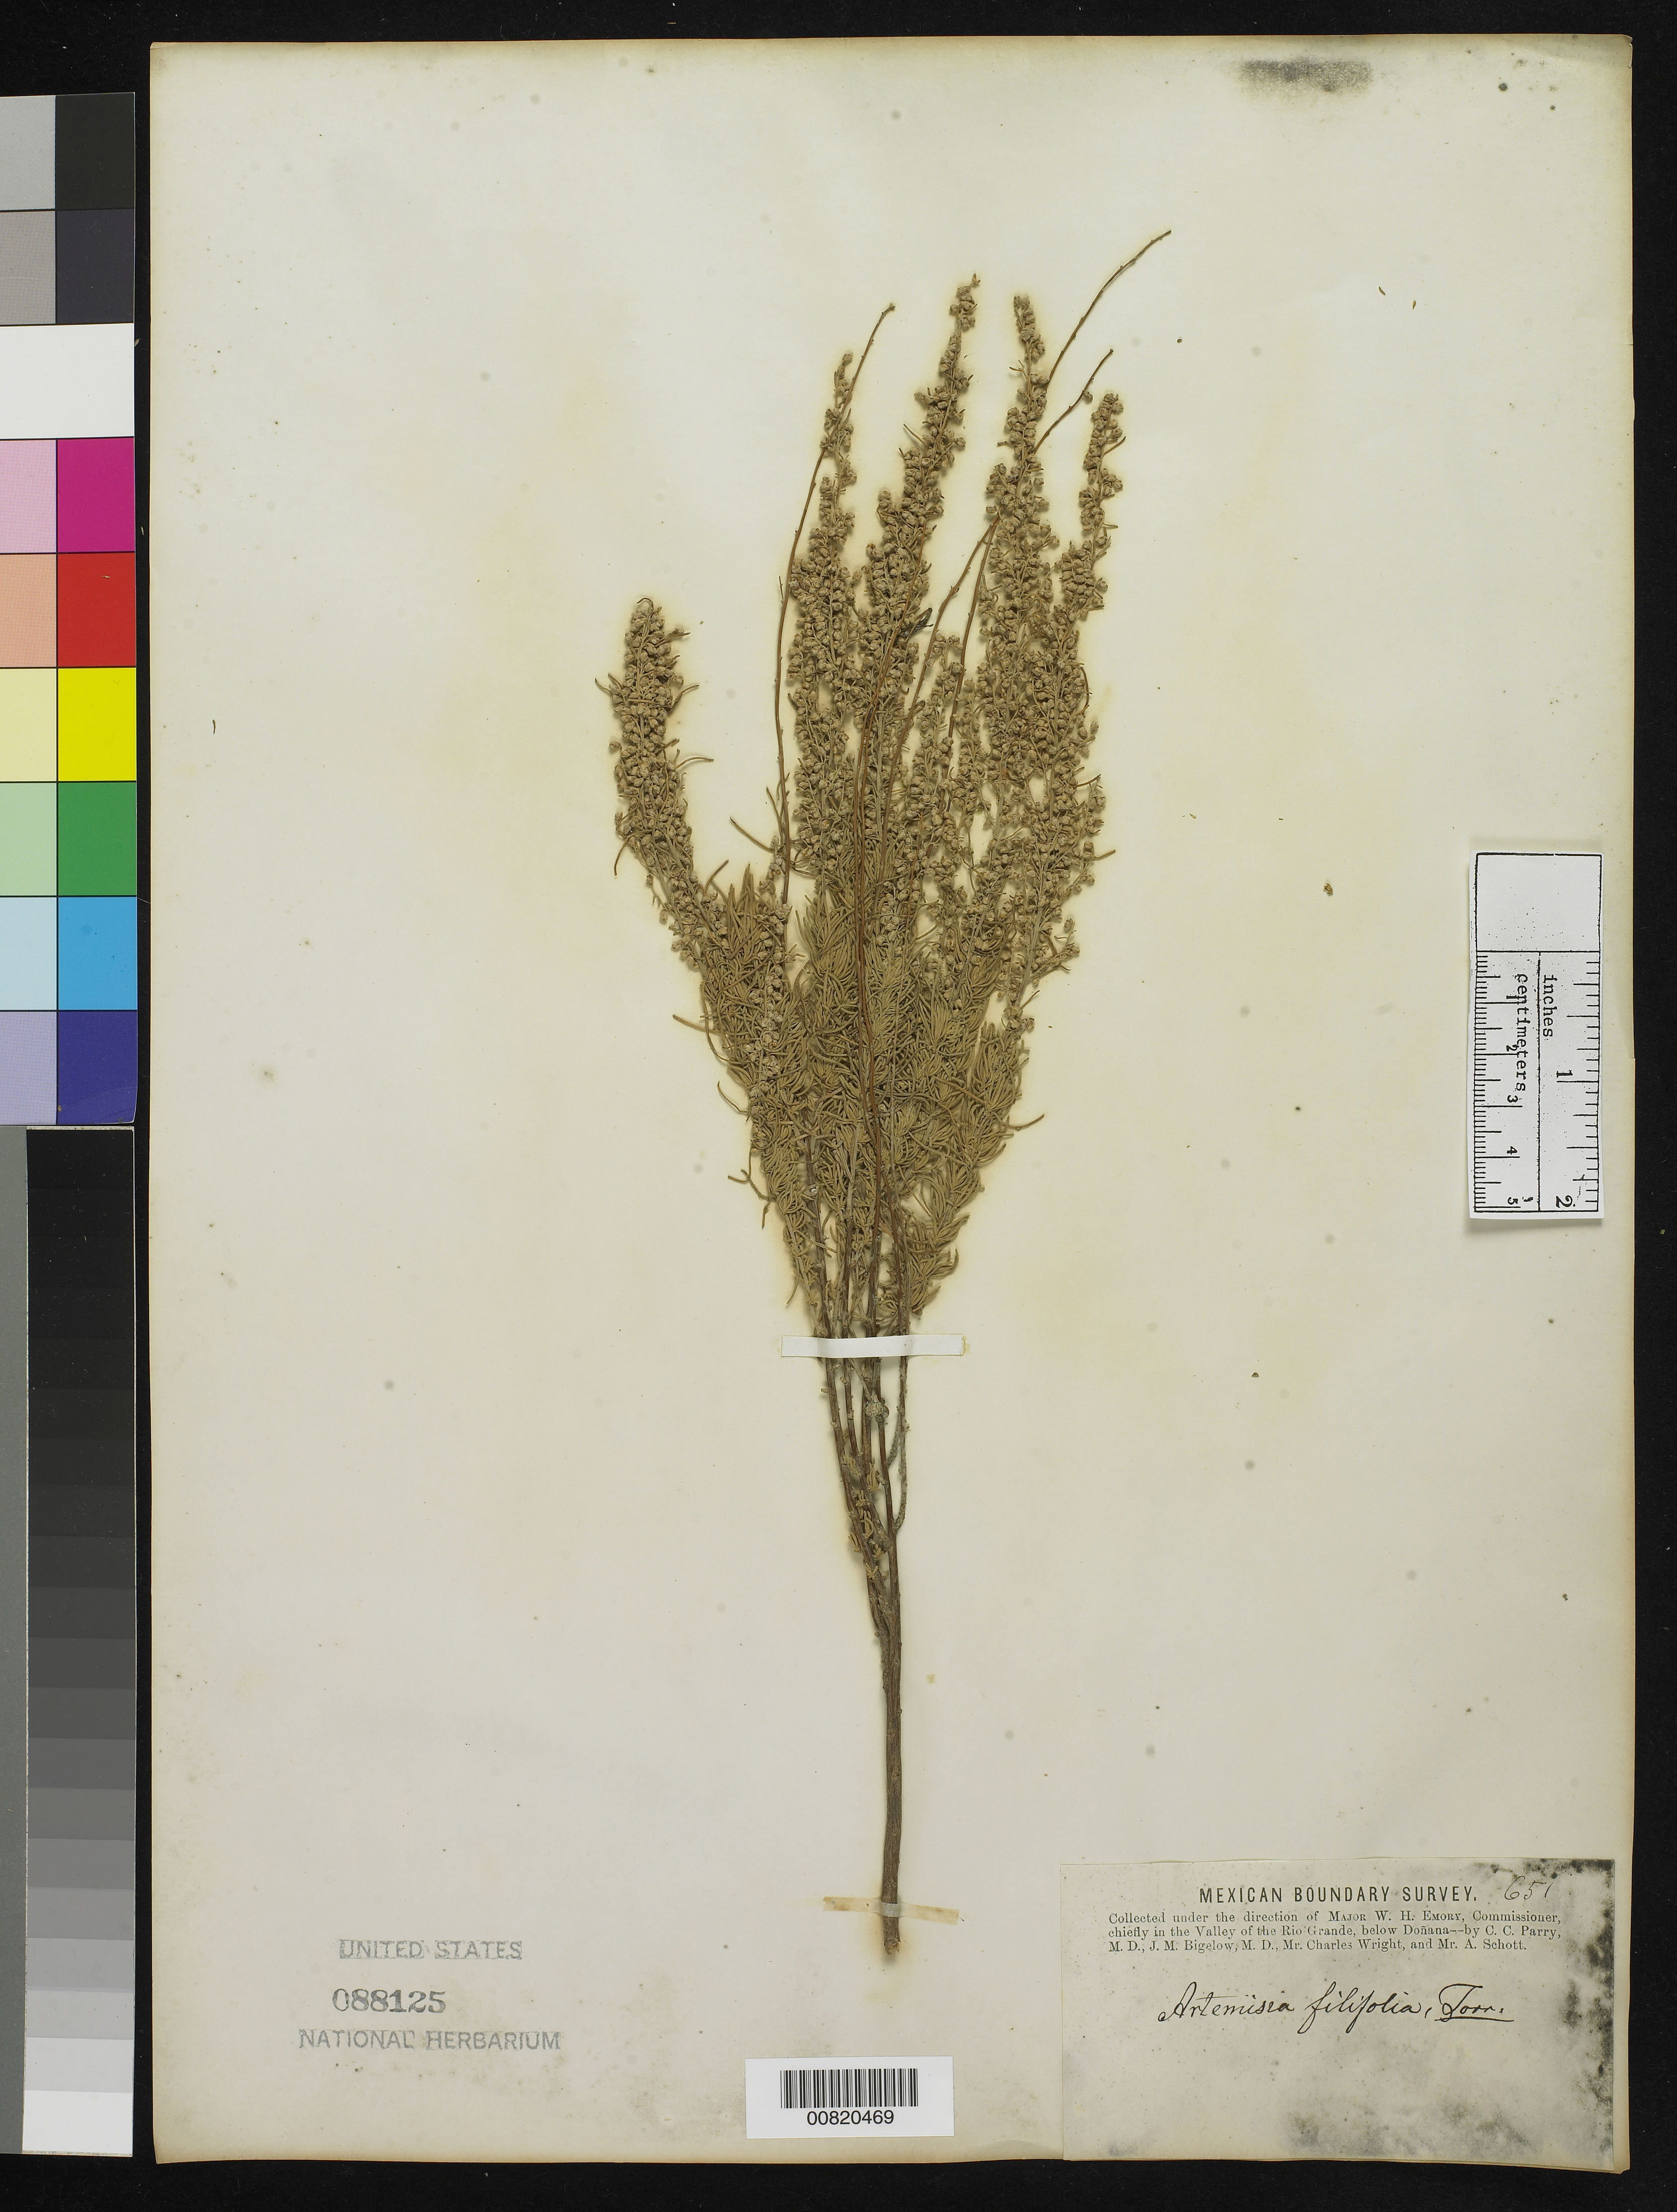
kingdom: Plantae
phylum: Tracheophyta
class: Magnoliopsida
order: Asterales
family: Asteraceae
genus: Artemisia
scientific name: Artemisia filifolia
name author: Torr.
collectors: C. C. Parry, J. M. Bigelow, C. Wright & A. C. V. Schott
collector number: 651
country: United States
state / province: New Mexico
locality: Valley of the Rio Grande, below Doñana, New Mexico.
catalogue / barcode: US 88125